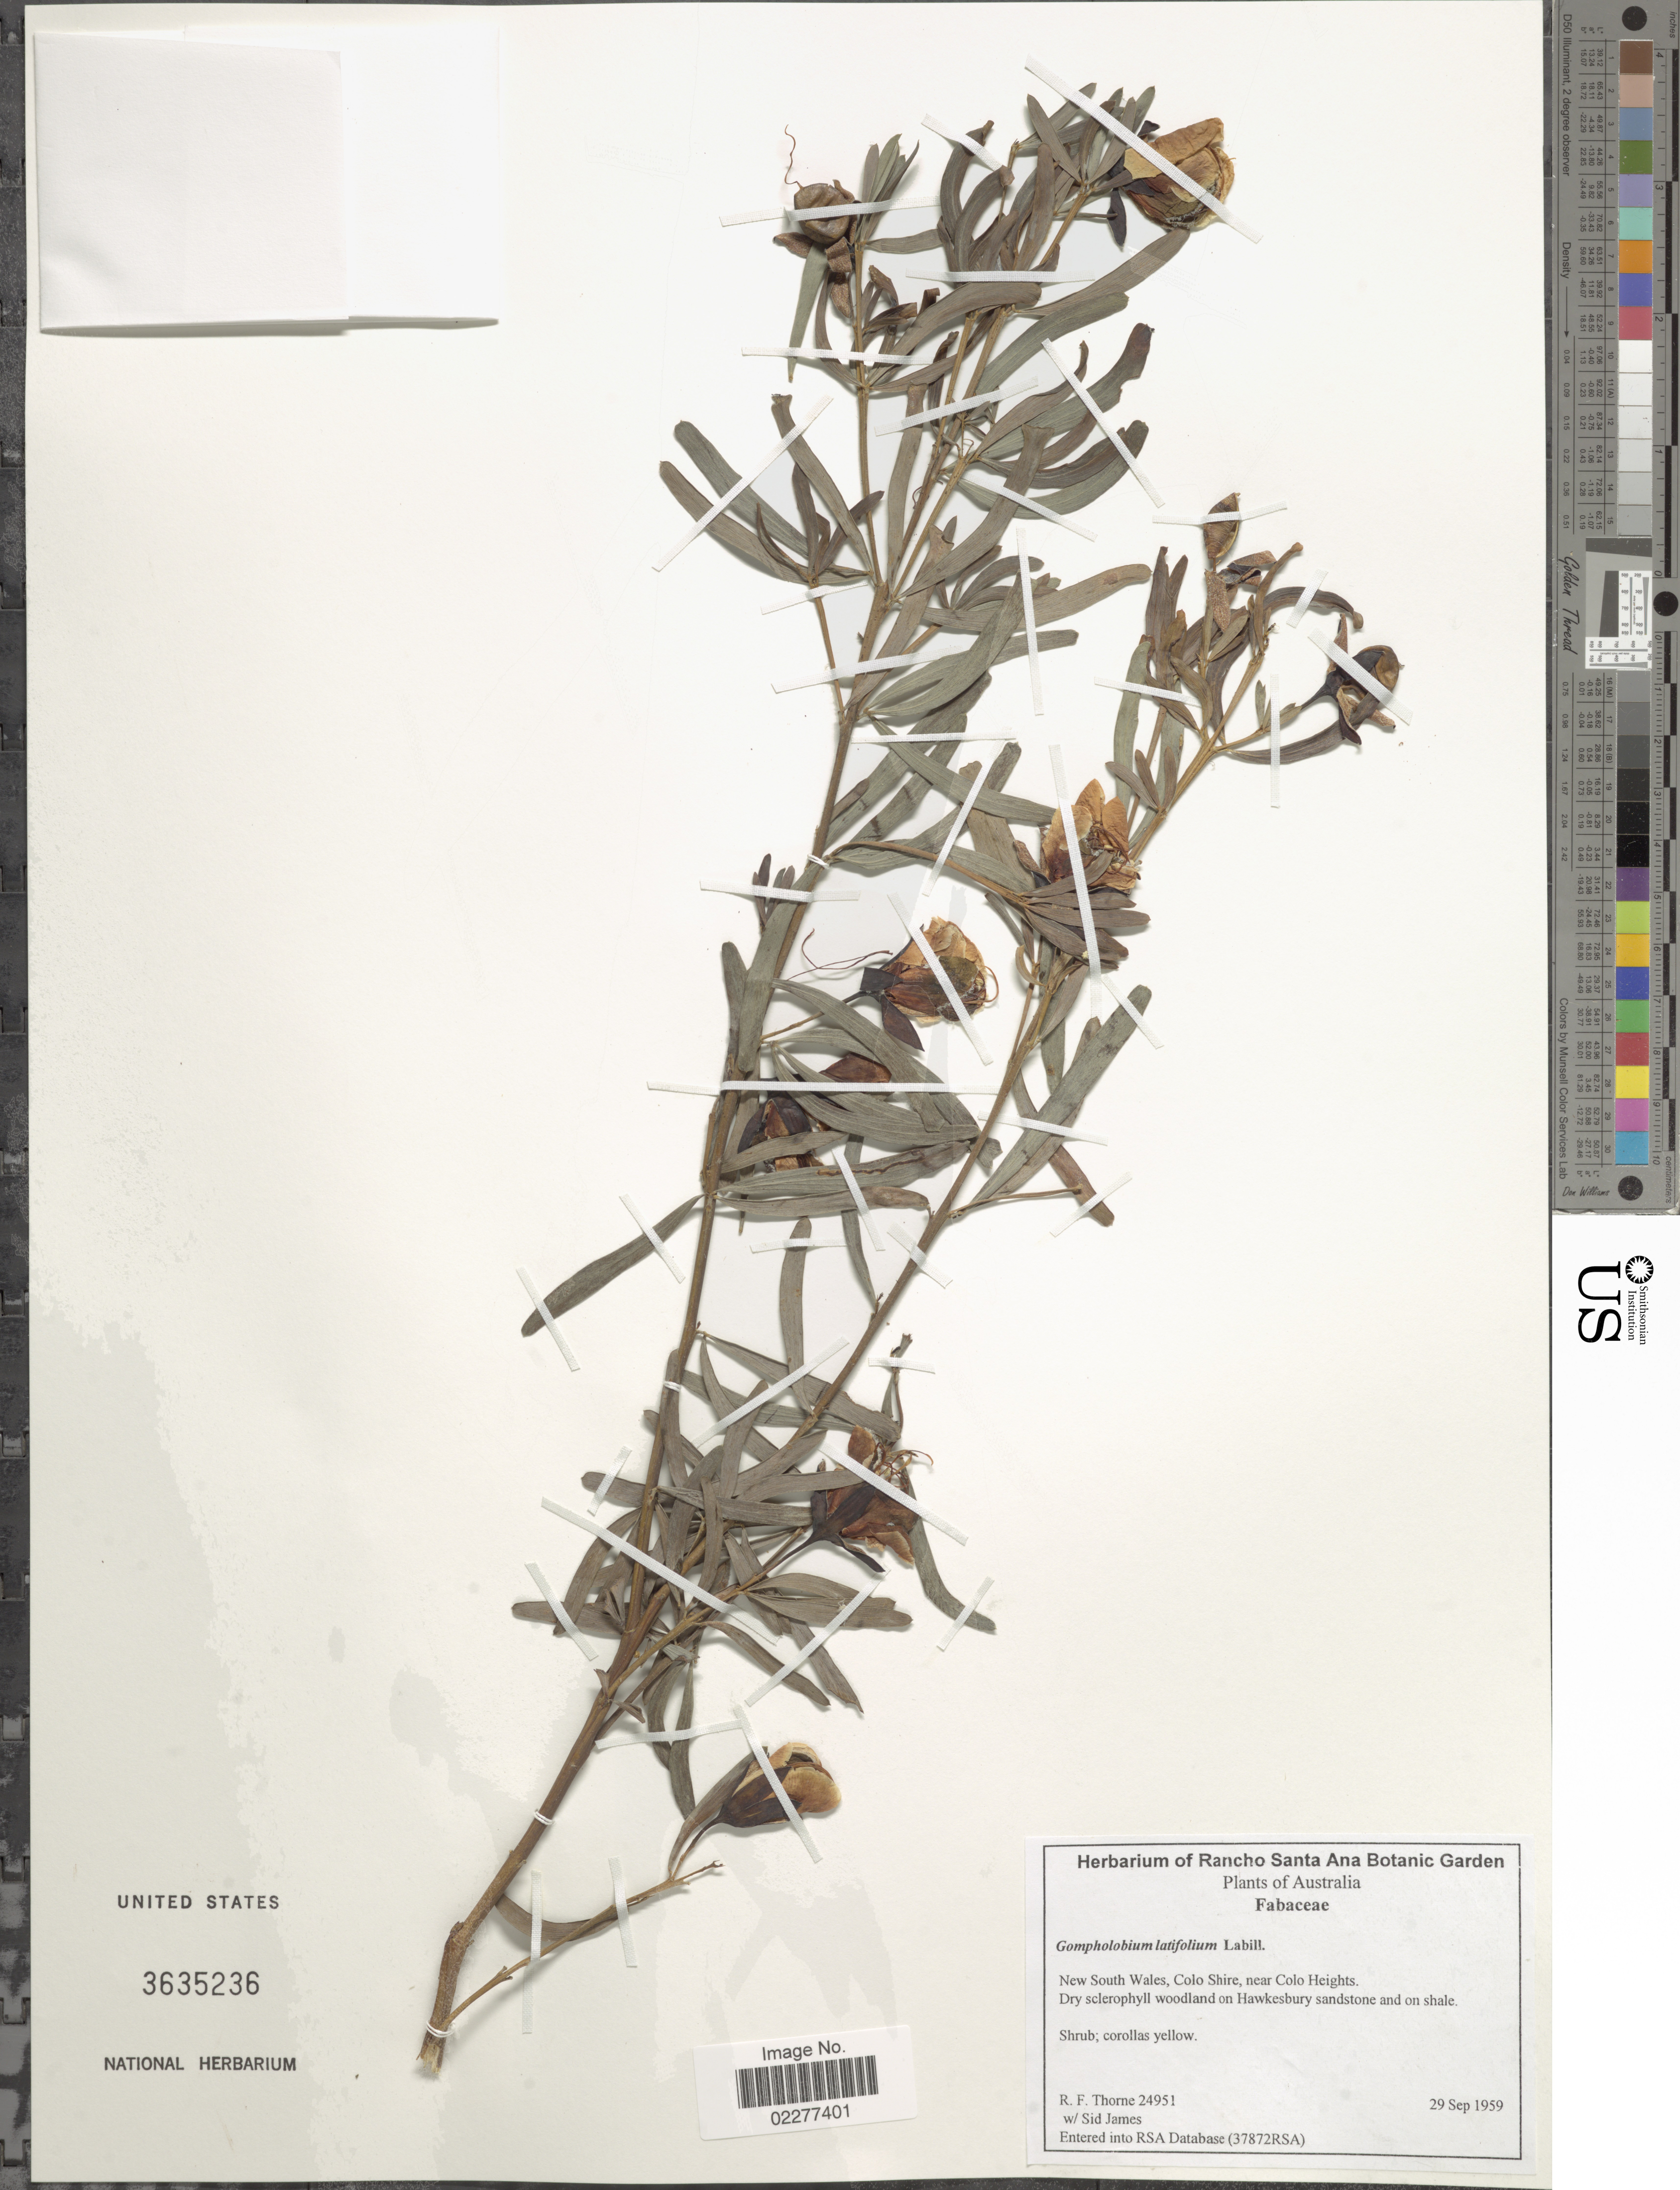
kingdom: Plantae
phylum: Tracheophyta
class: Magnoliopsida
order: Fabales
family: Fabaceae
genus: Gompholobium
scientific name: Gompholobium latifolium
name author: Sm.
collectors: R. F. Thorne & S. James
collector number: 24951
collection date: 1959-09-29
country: Australia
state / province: New South Wales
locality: Colo shire, near Colo Heights. Dry sclerophyl woodland on Hawkesbury sandstone and on shale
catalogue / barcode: US 3635236